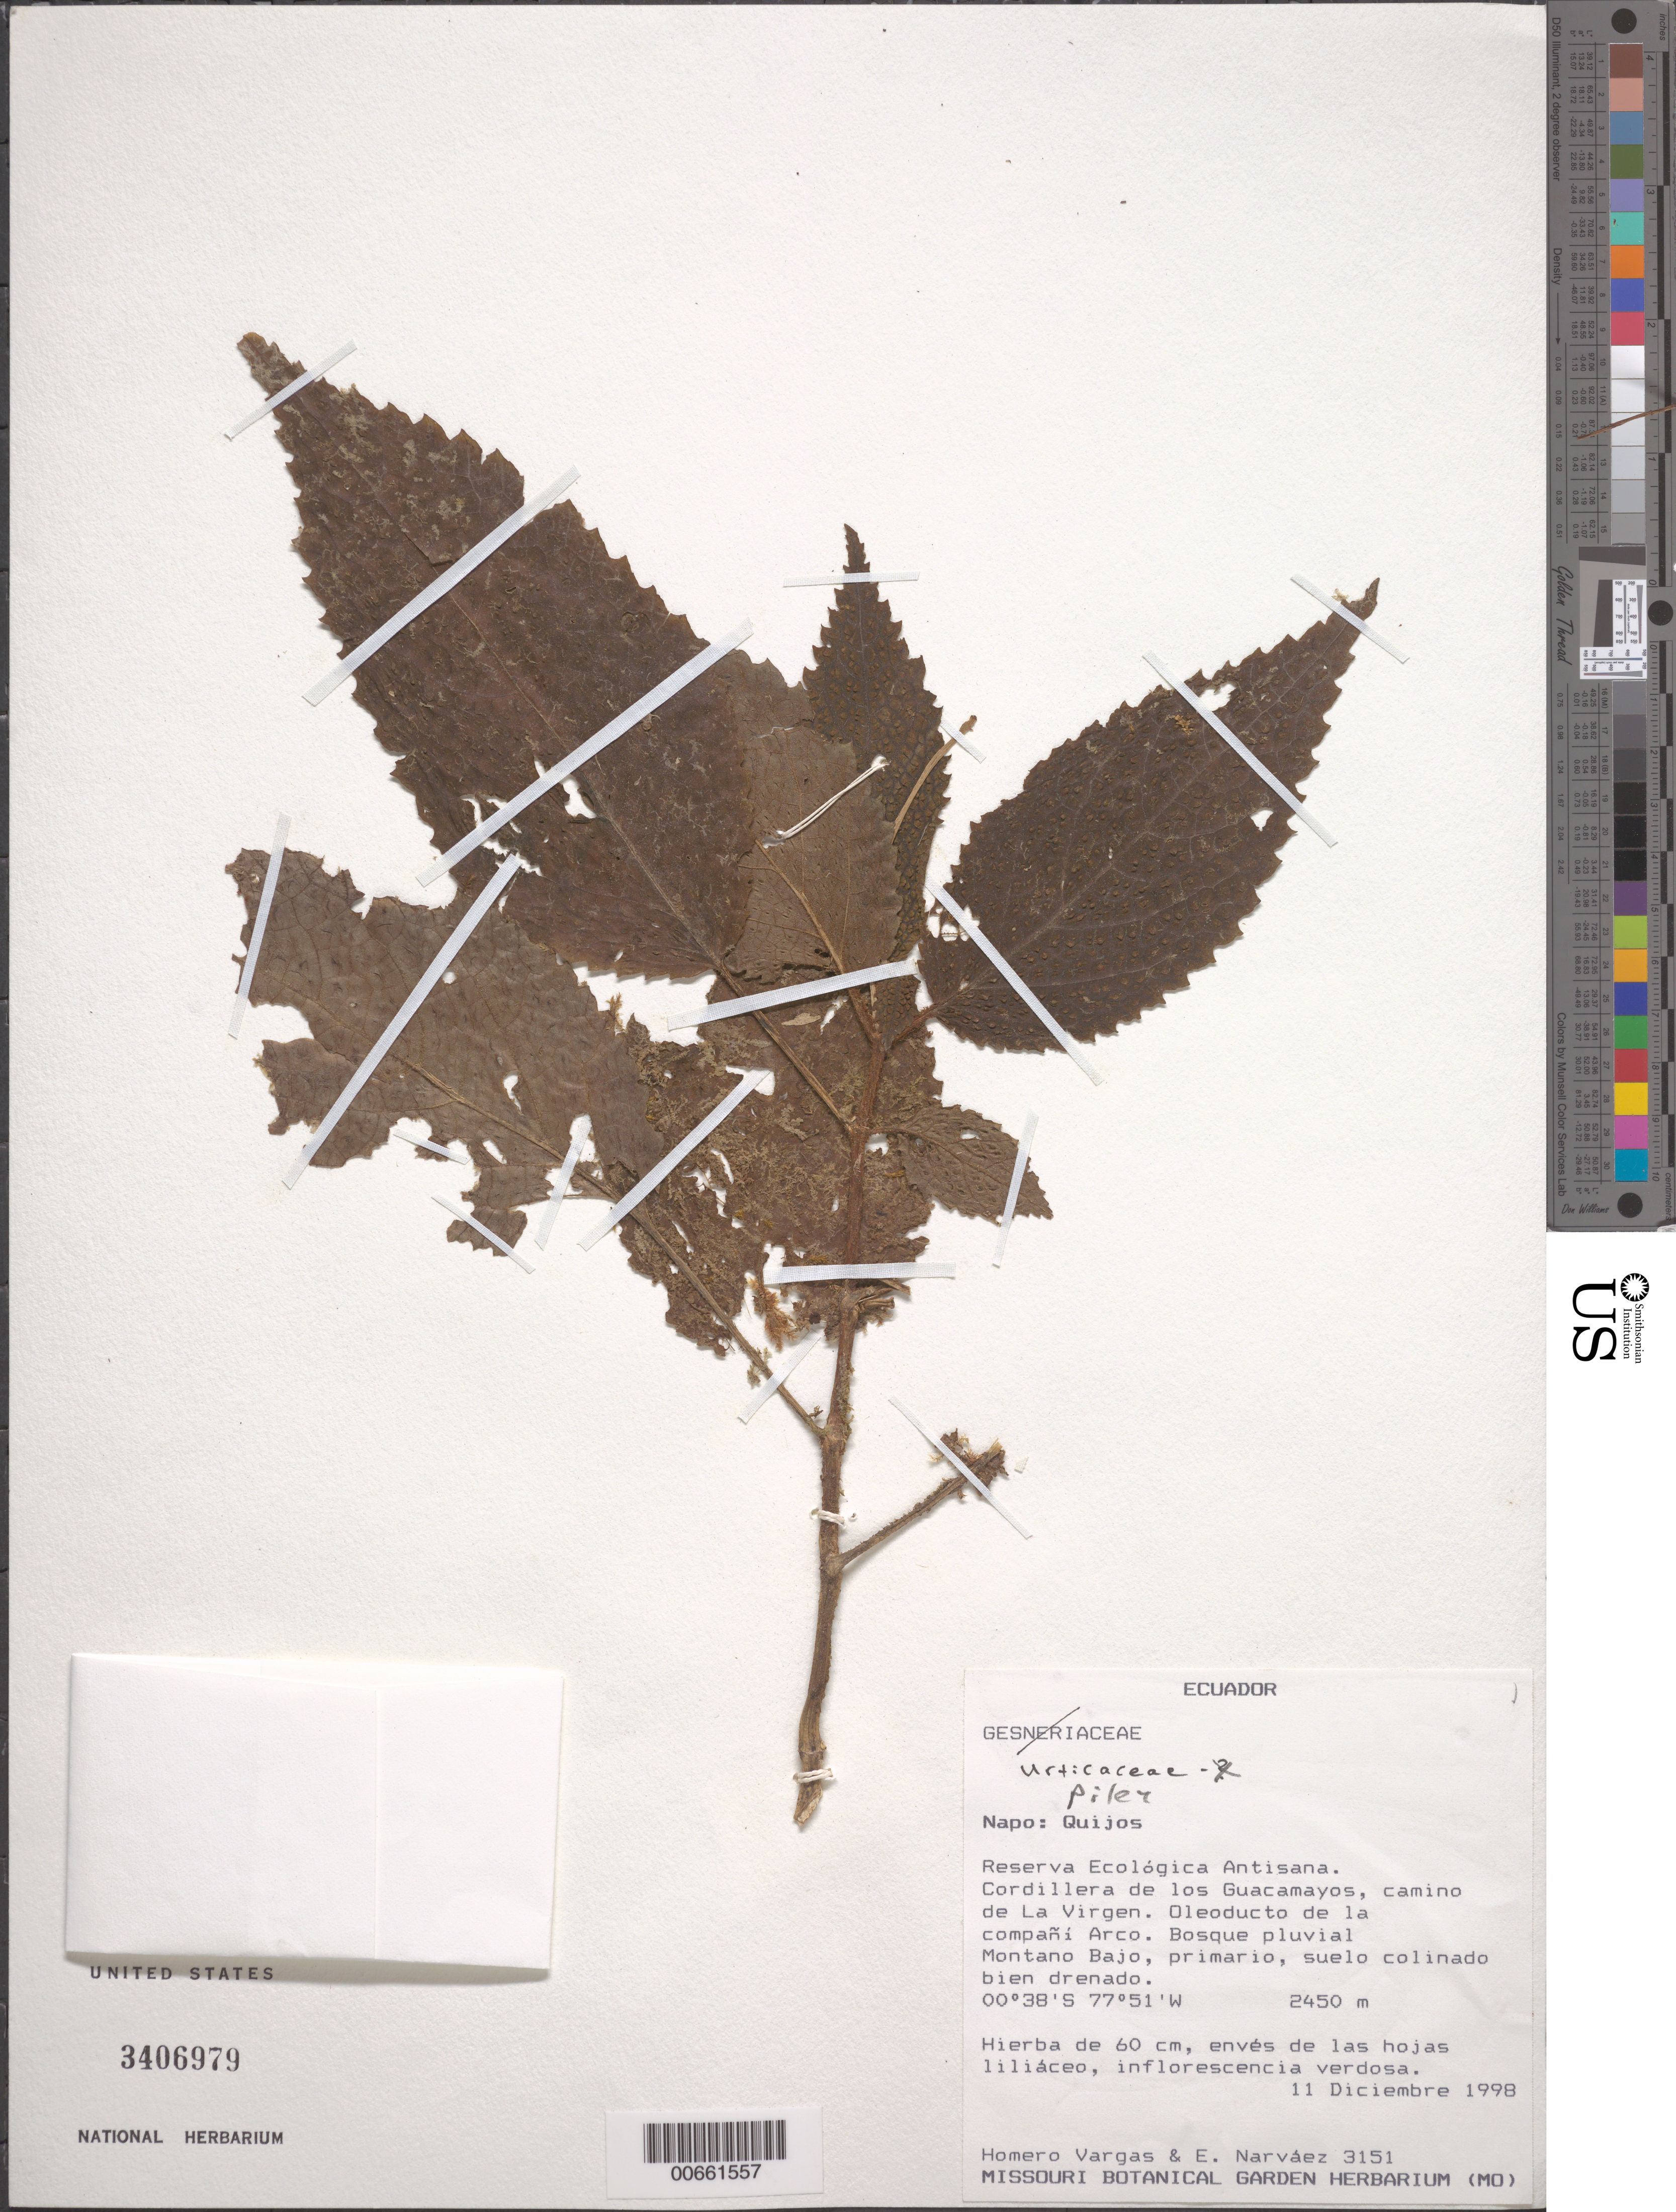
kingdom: Plantae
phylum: Tracheophyta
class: Magnoliopsida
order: Rosales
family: Urticaceae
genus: Pilea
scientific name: Pilea sp.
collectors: H. Vargas & E. Narváez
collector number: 3151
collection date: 1998-12-11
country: Ecuador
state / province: Napo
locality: Quijos: Reserva Ecológica Antisana. Cordillera de Los Guacamayos, camino de La Virgen. Oleoducto de la comañi Arco.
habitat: Lower Montane primary rainforest, well-drained soil.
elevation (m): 2450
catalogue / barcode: US 3406979